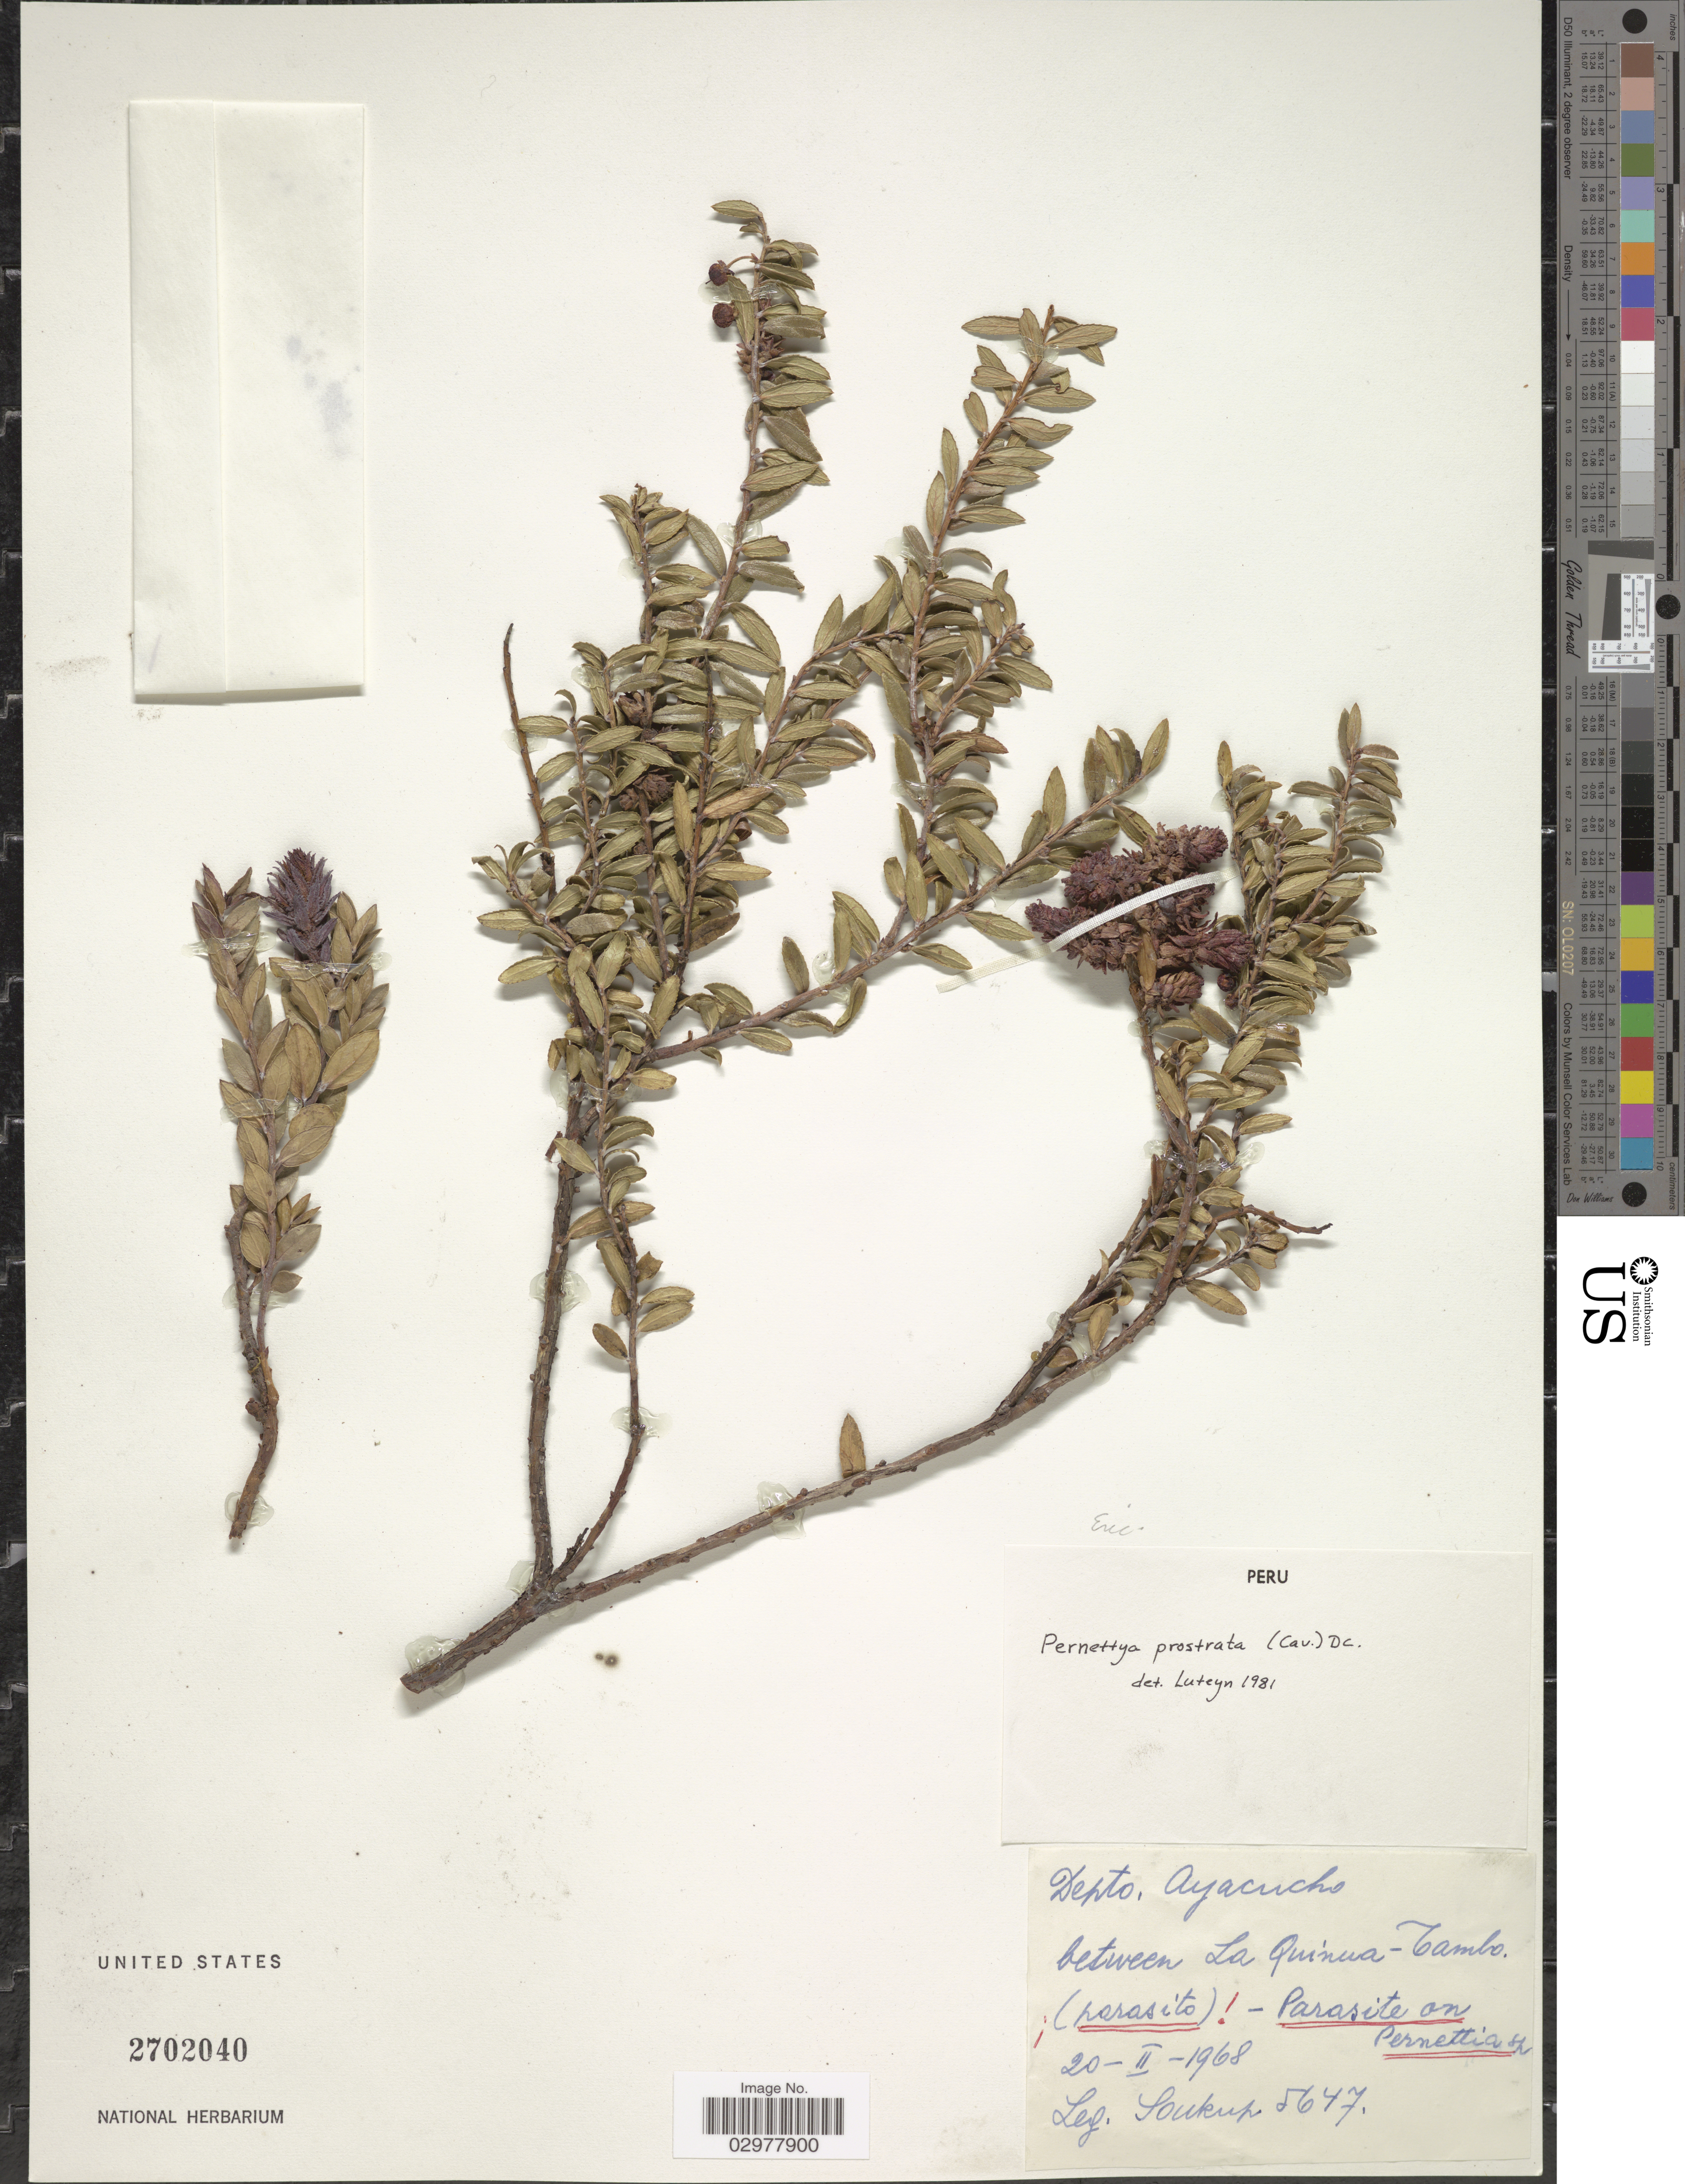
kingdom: Plantae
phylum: Tracheophyta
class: Magnoliopsida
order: Ericales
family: Ericaceae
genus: Pernettya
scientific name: Pernettya prostrata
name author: (Cav.) DC.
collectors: -- Soukup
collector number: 5647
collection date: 1968-02-20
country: Peru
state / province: Ayacucho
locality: Depto. Ayacucho between La Quinua - Tambo.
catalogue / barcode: US 2702040